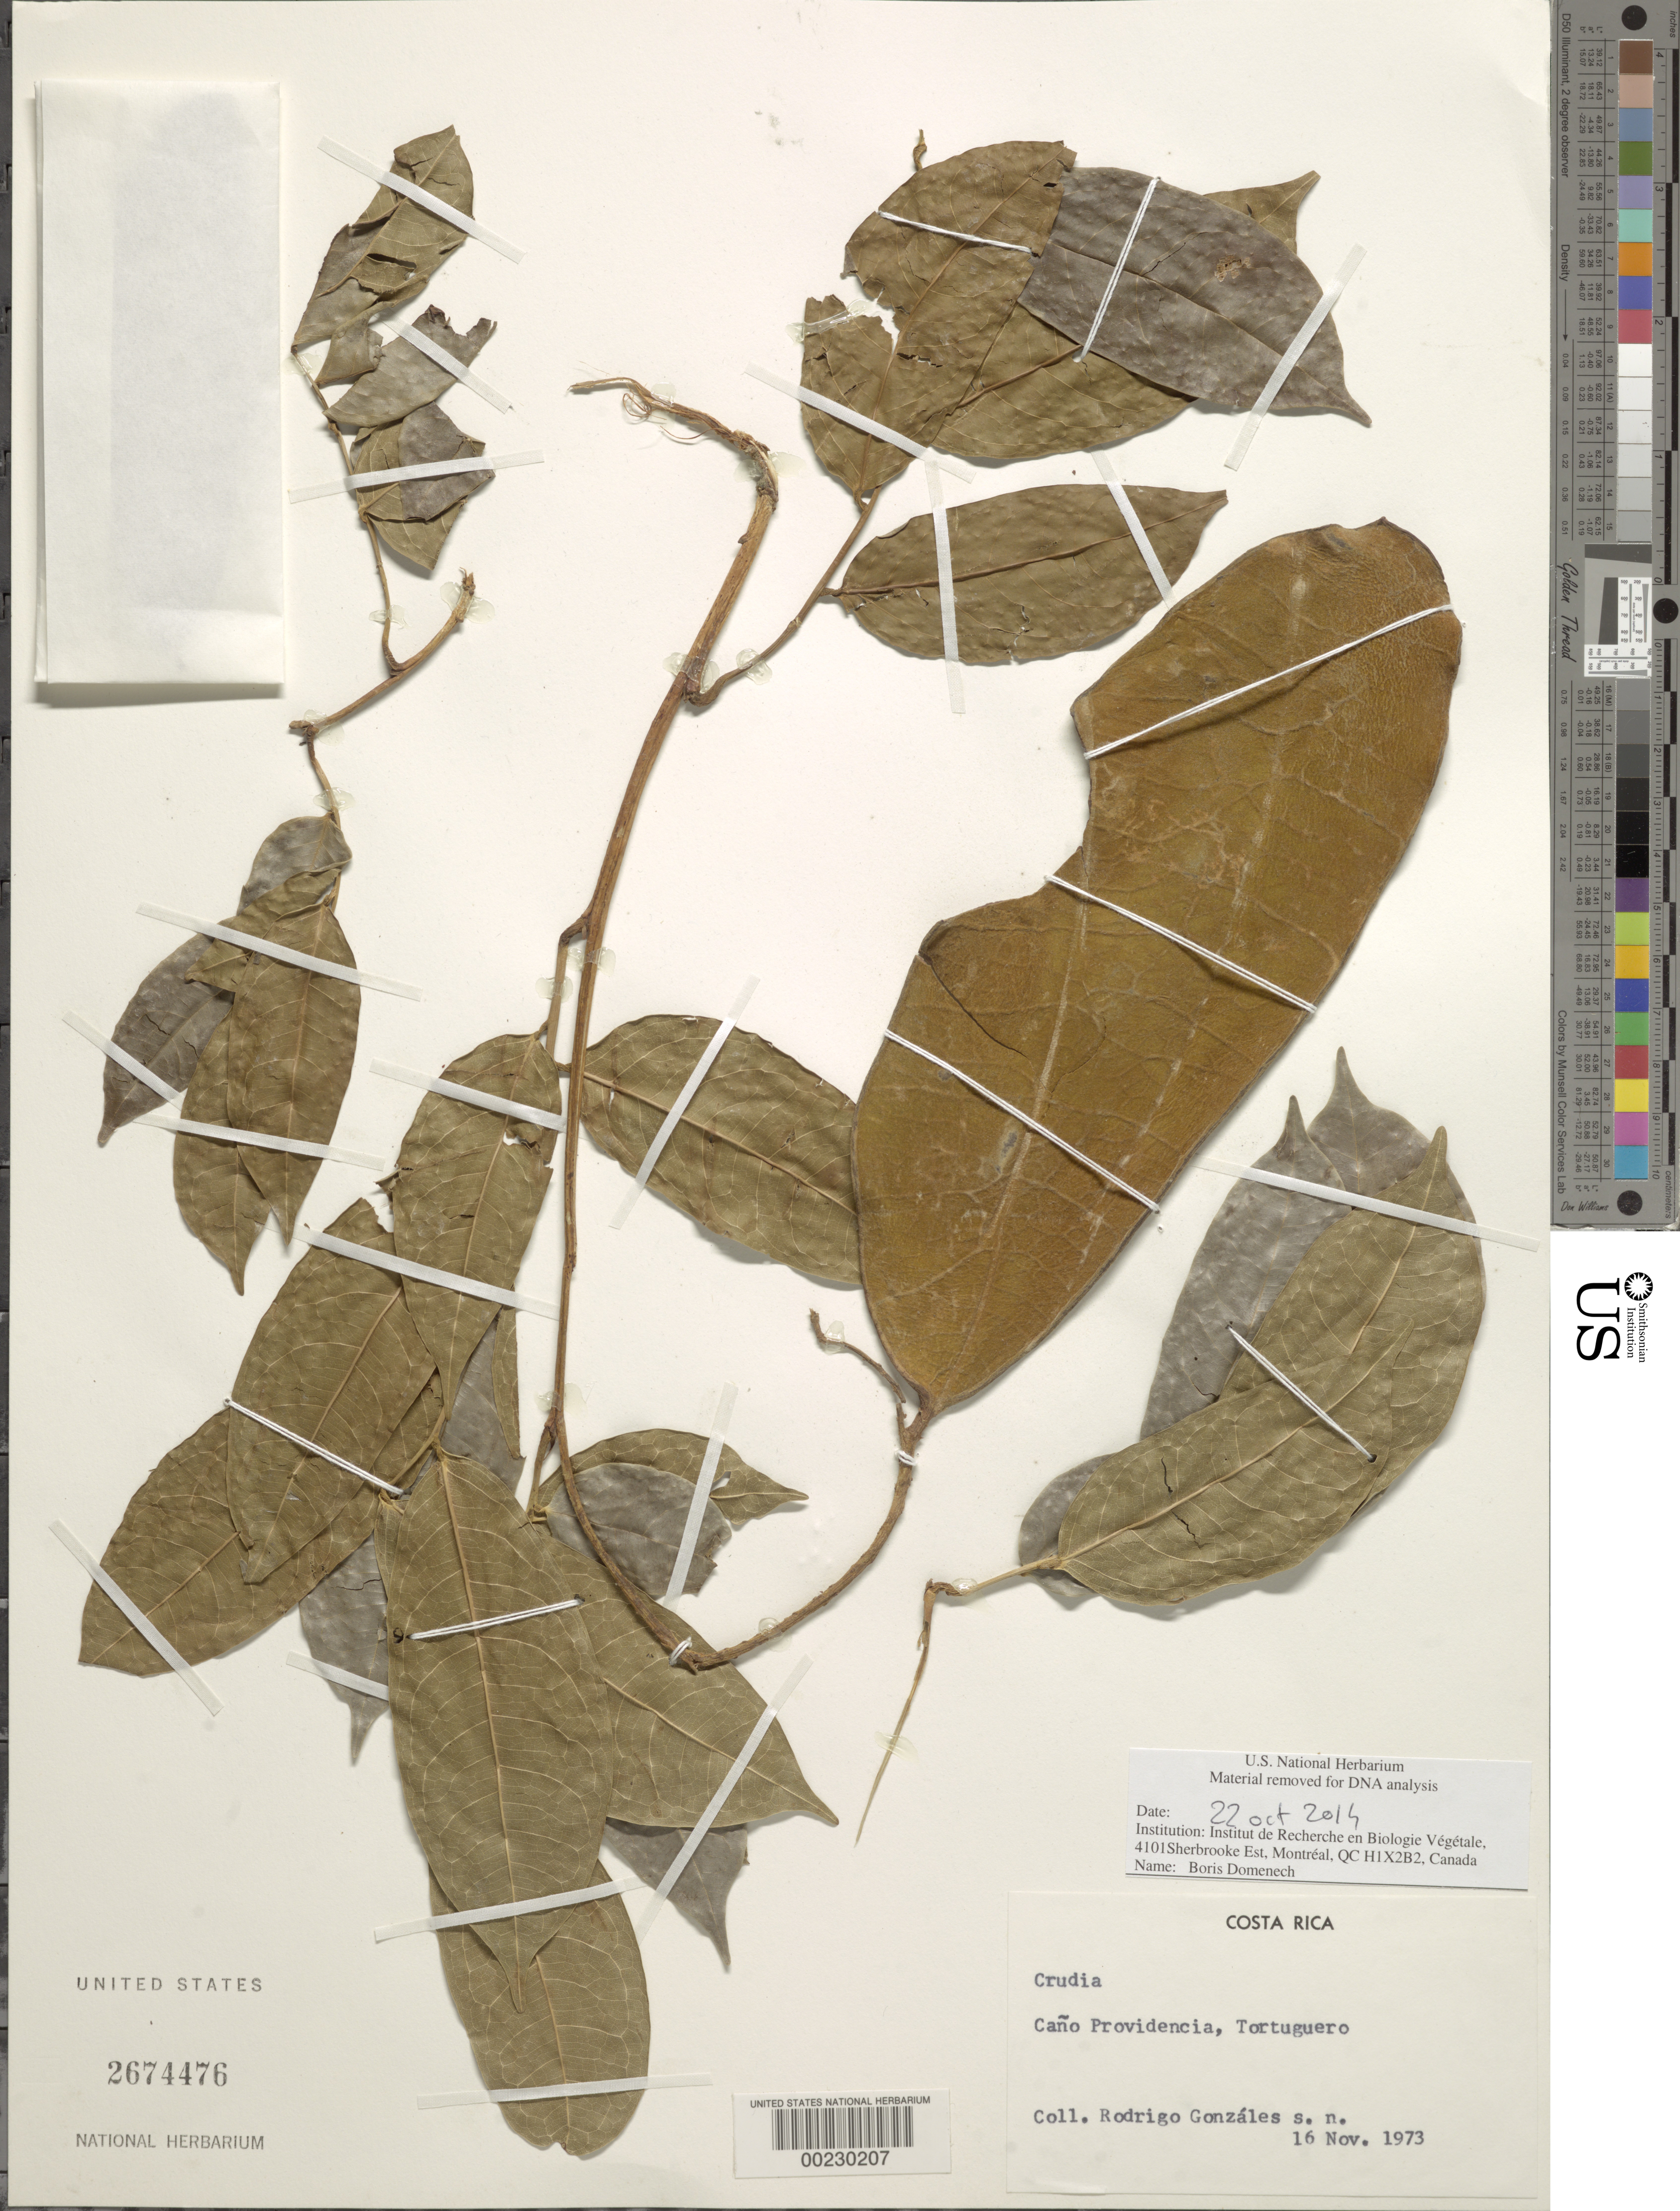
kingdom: Plantae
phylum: Tracheophyta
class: Magnoliopsida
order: Fabales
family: Fabaceae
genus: Crudia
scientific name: Crudia acuminata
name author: Benth.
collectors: R. Gonzales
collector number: A. Jimenez 5000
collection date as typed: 16 Nov 1973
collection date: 1973-11-16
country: Costa Rica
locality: Cano Providencia, Tortuguero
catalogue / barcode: US 2674476